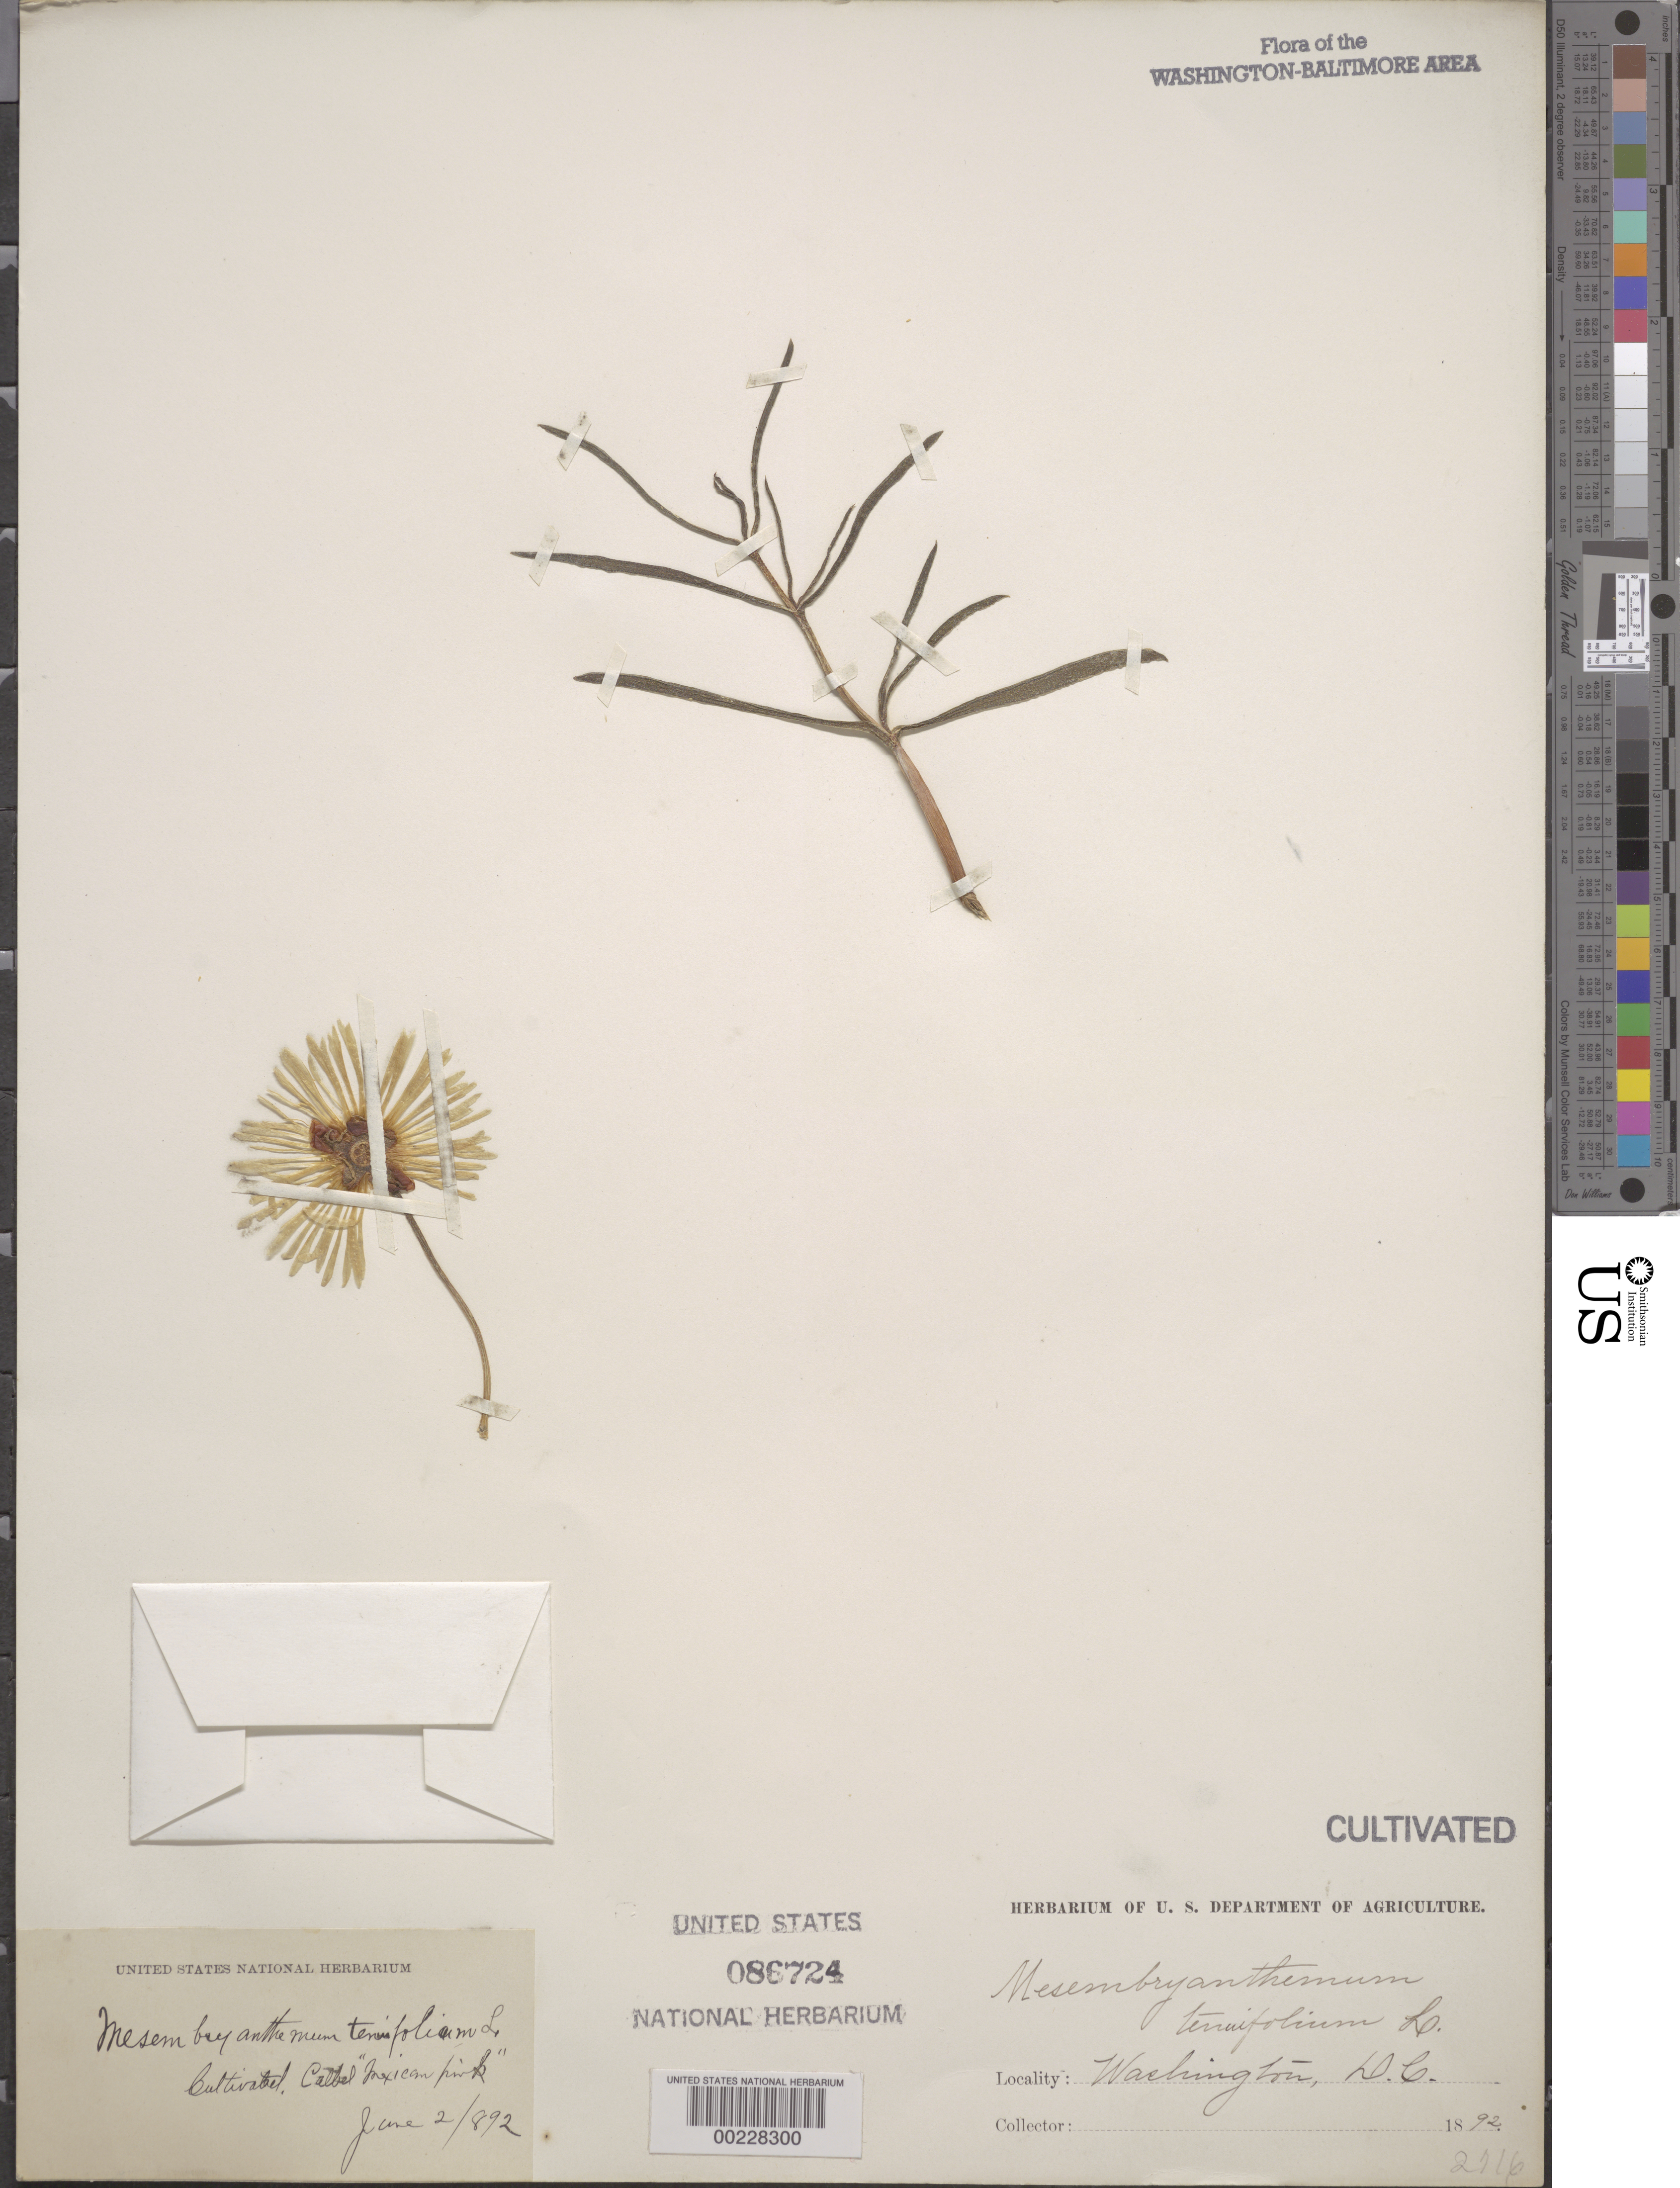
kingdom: Plantae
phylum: Tracheophyta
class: Magnoliopsida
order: Caryophyllales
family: Aizoaceae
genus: Mesembryanthemum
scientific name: Mesembryanthemum tenuifolium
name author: L.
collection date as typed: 02 Jun 1892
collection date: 1892-06-02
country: United States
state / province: District of Columbia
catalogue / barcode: US 86724